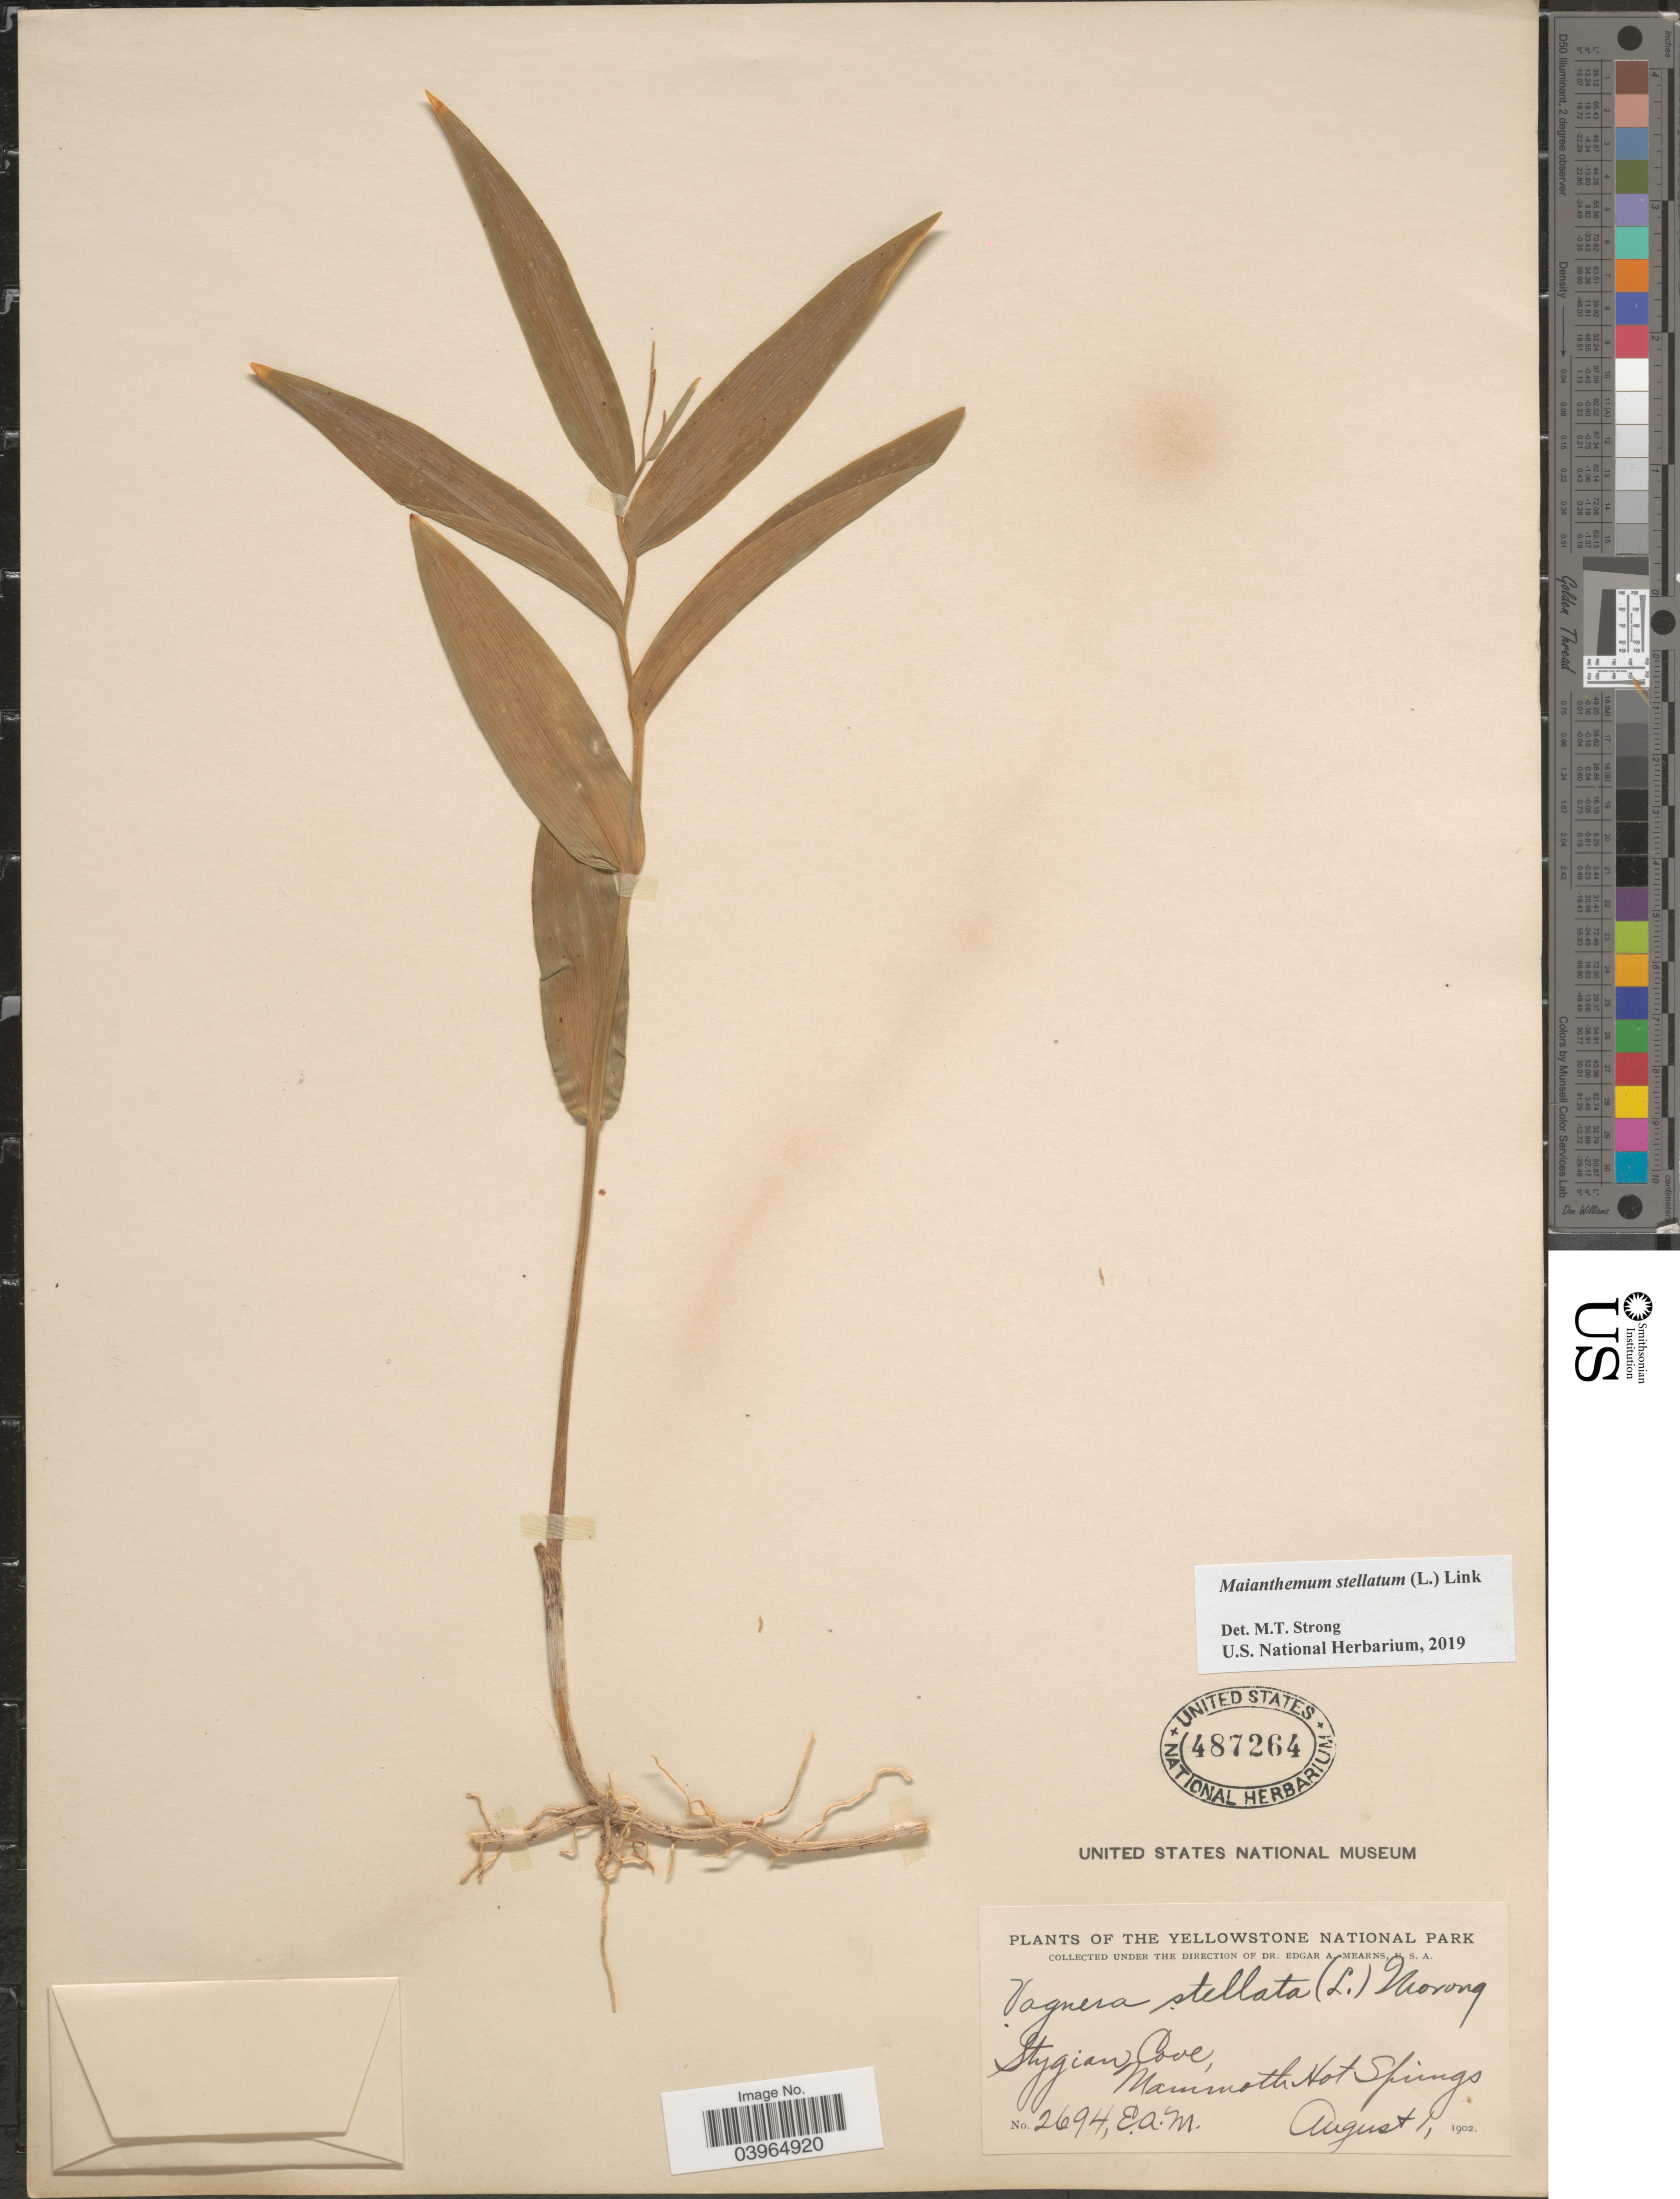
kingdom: Plantae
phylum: Tracheophyta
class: Liliopsida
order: Asparagales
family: Asparagaceae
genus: Maianthemum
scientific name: Maianthemum stellatum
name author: (L.) Link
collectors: E. A. Mearns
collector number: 2694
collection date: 1902-08-01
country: United States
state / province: Wyoming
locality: The Yellowstone National Park. Stygian Cove, Mammoth Hot Springs.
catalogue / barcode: US 487264